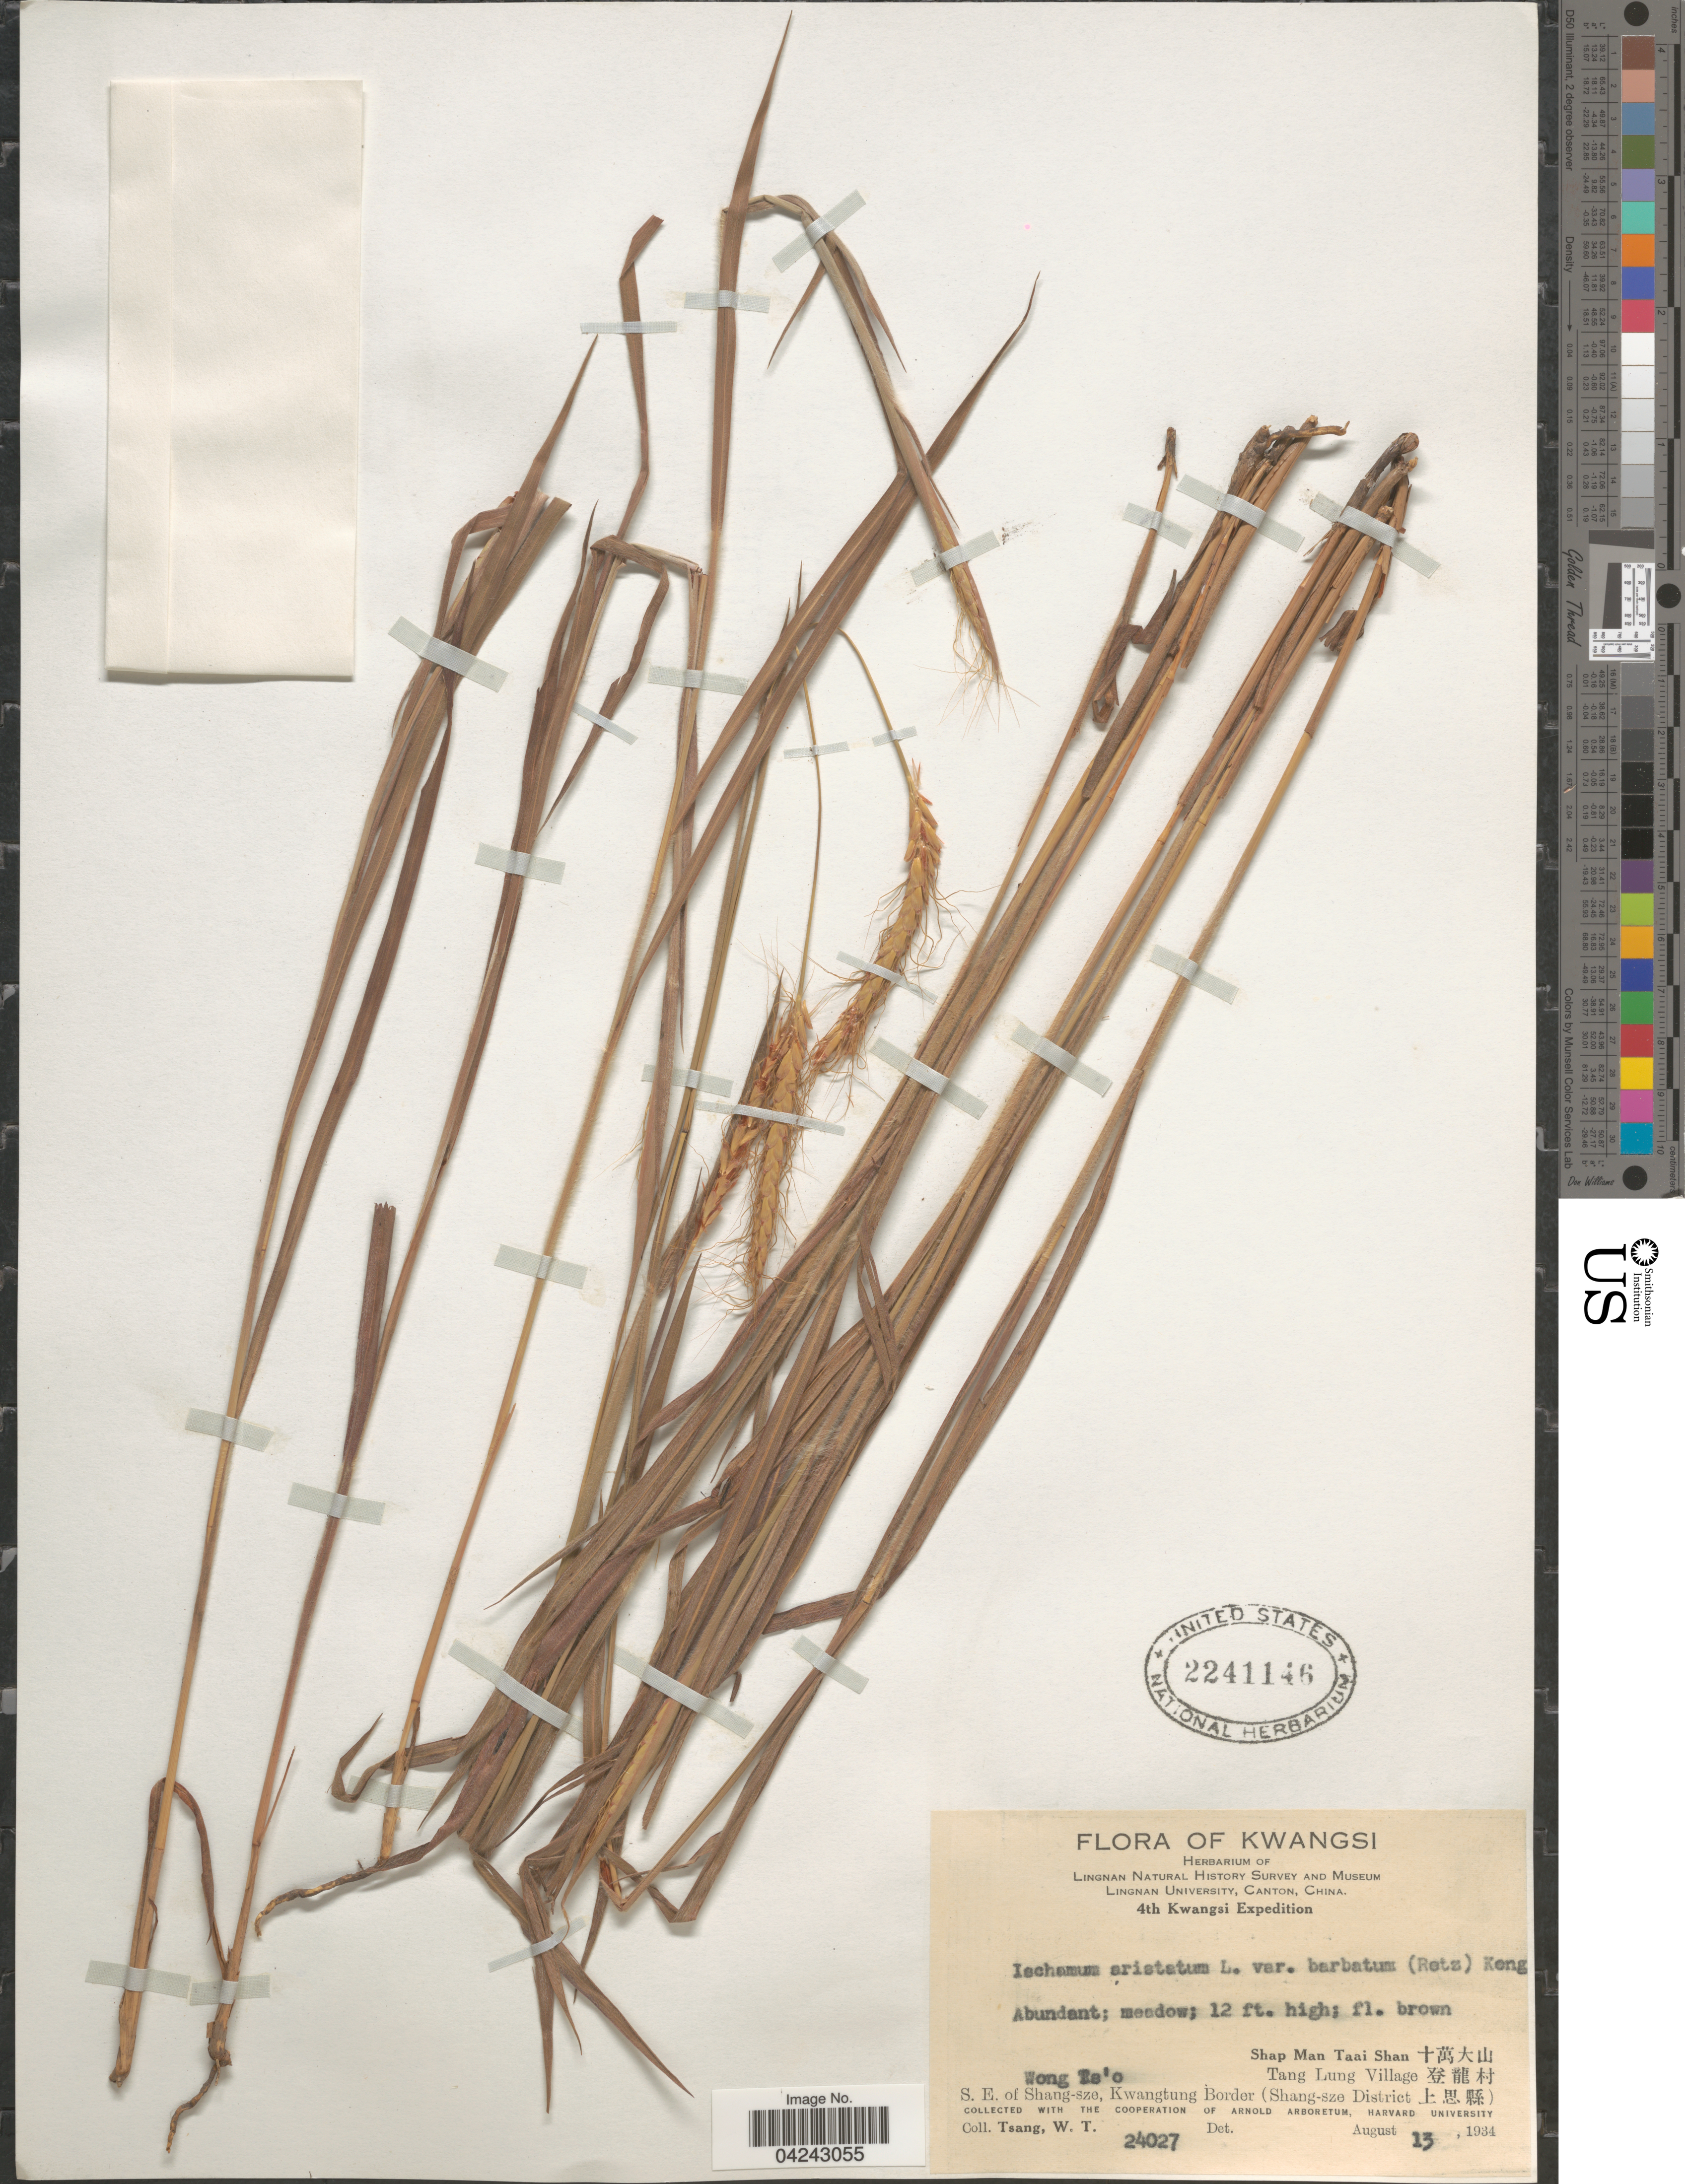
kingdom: Plantae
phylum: Tracheophyta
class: Liliopsida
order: Poales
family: Poaceae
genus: Ischaemum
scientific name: Ischaemum aristatum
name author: L.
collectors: W. T. Tsang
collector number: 24027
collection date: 1934-08-13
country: China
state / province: Guangxi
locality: Kwangsi. Lingnan Natural History Survey And Museum Lingnan University. 4th Kwangsi Expedition. Wong Ts'o. Shap Man Taai Shan X. Tang Lung Village X. S. E. of Shang-sze, Kwangtung Border (Shang-sze District X).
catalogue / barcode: US 2241146